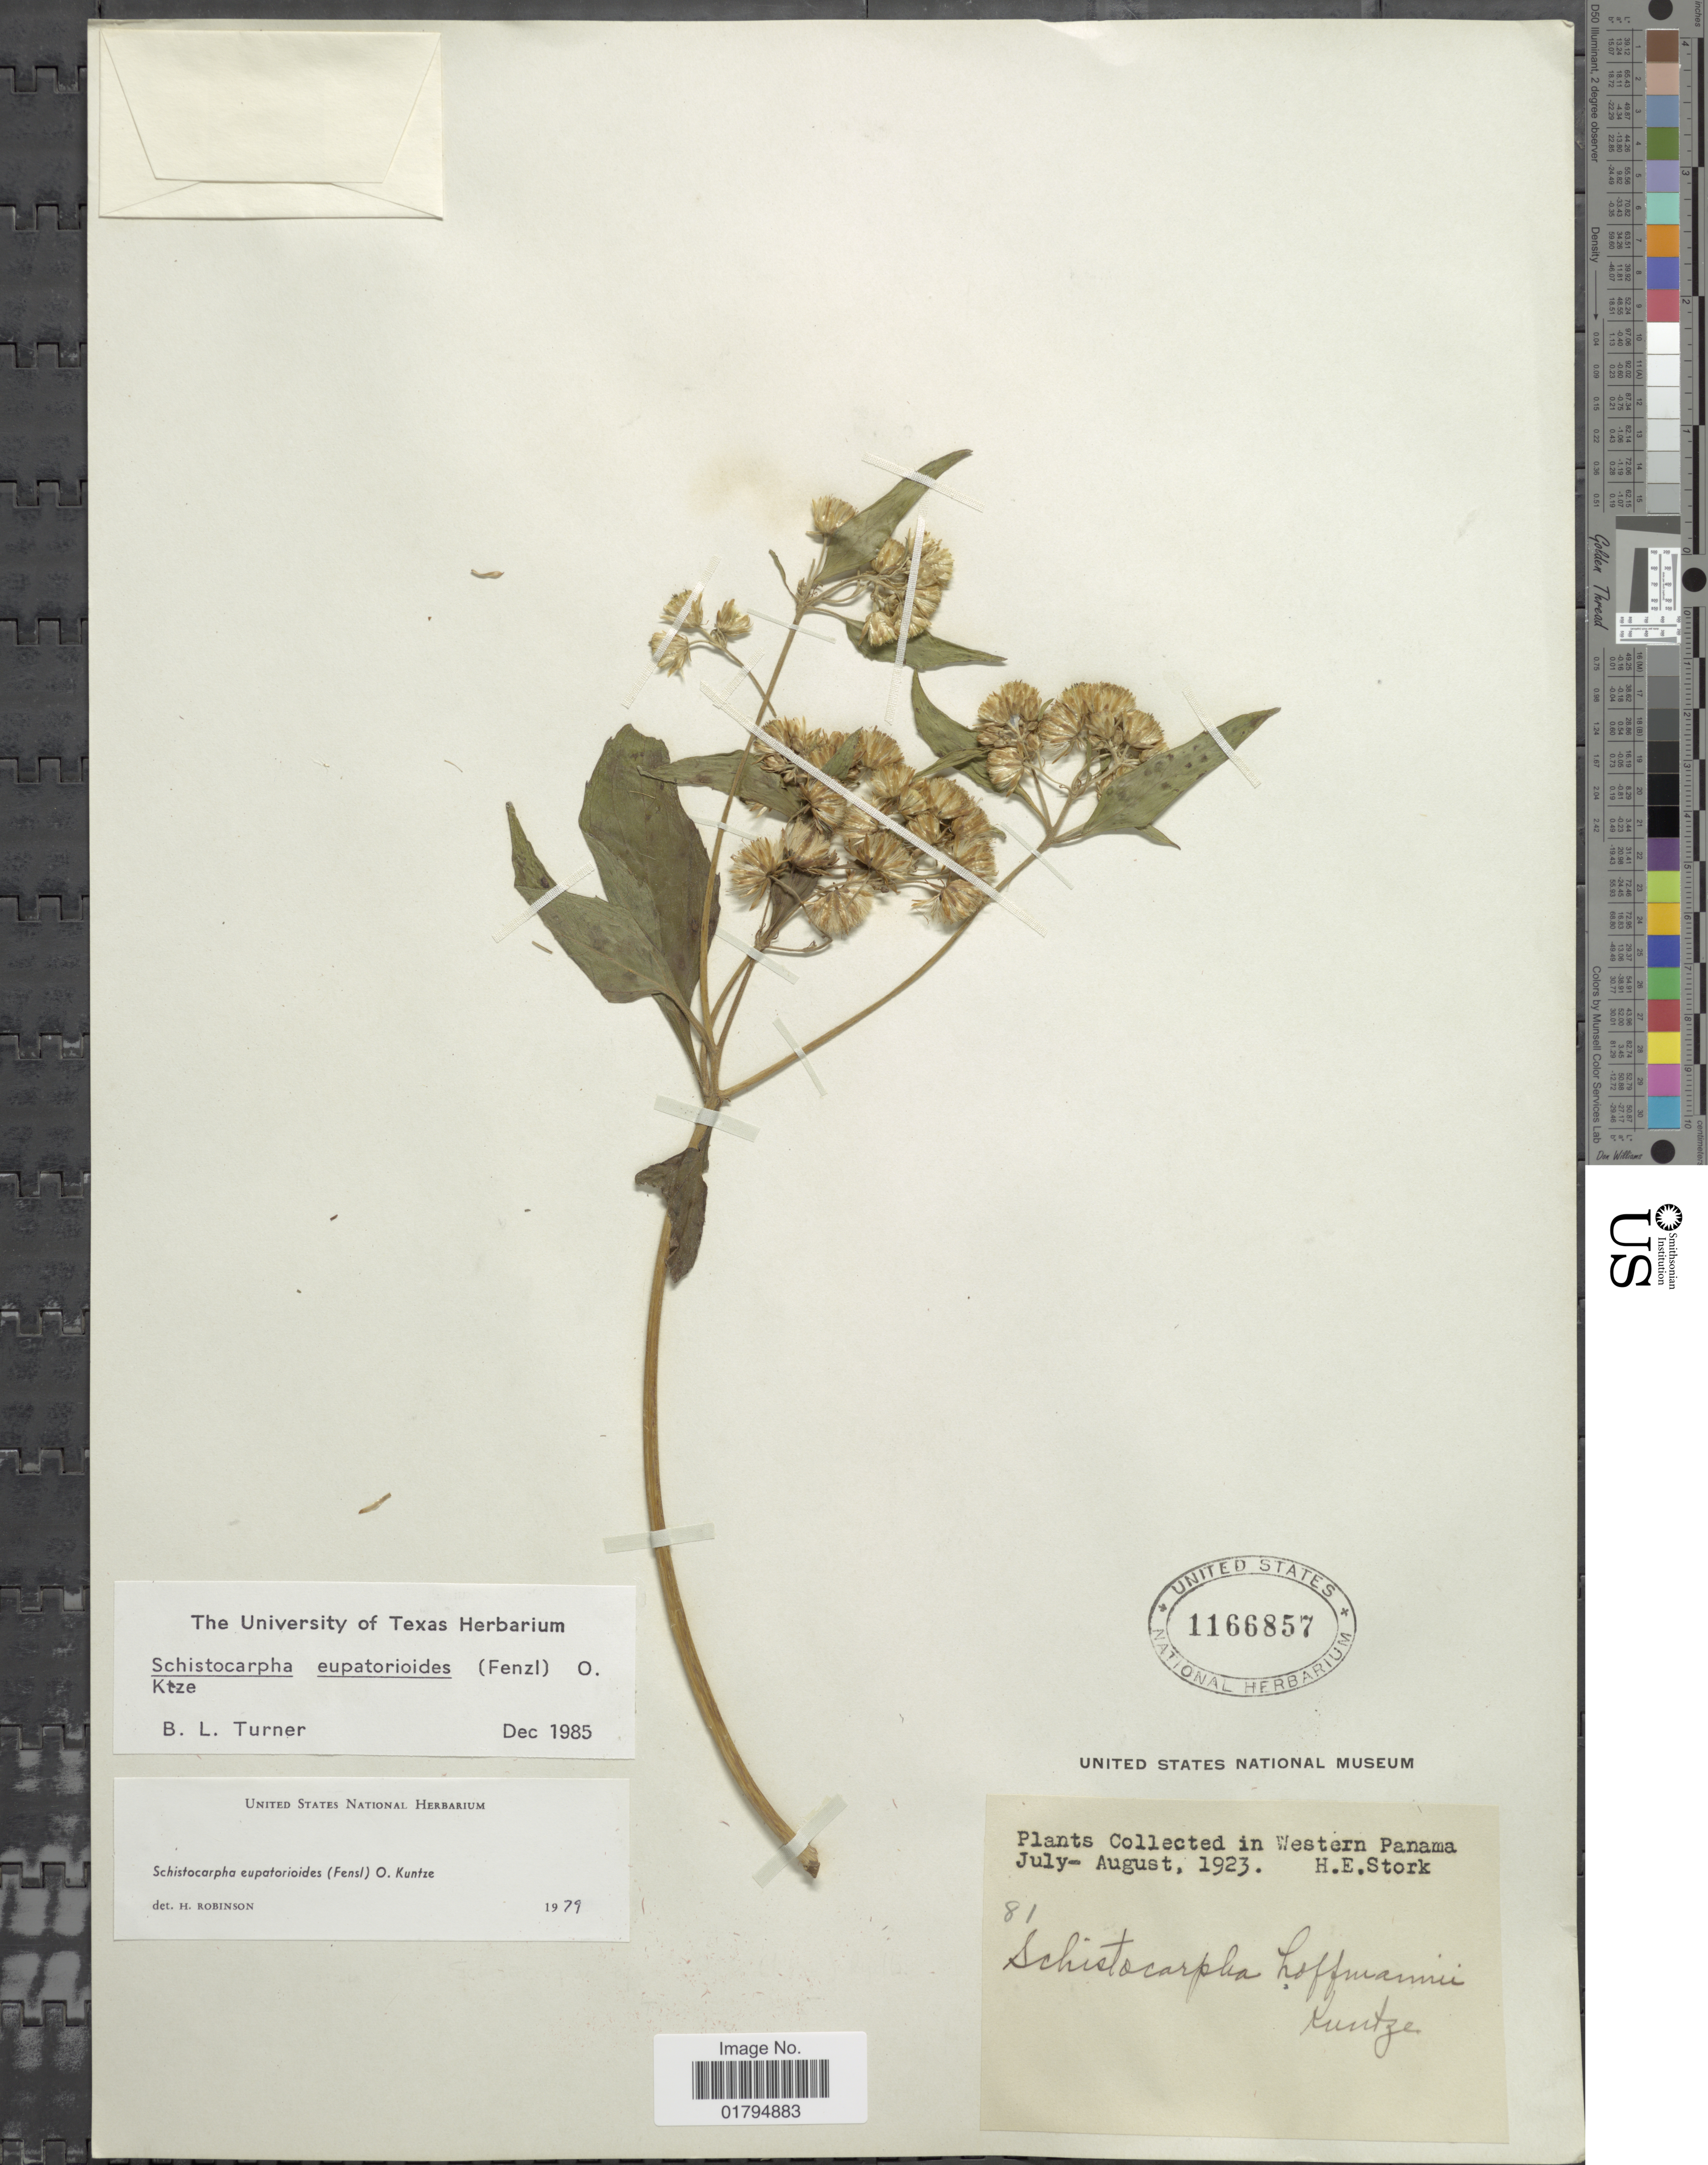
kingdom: Plantae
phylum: Tracheophyta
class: Magnoliopsida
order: Asterales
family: Asteraceae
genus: Schistocarpha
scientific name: Schistocarpha eupatorioides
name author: (Fenzl) Kuntze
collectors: H. E. Stork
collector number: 81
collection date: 1923-07/1923-08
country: Panama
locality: Western Panama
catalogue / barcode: US 1166857